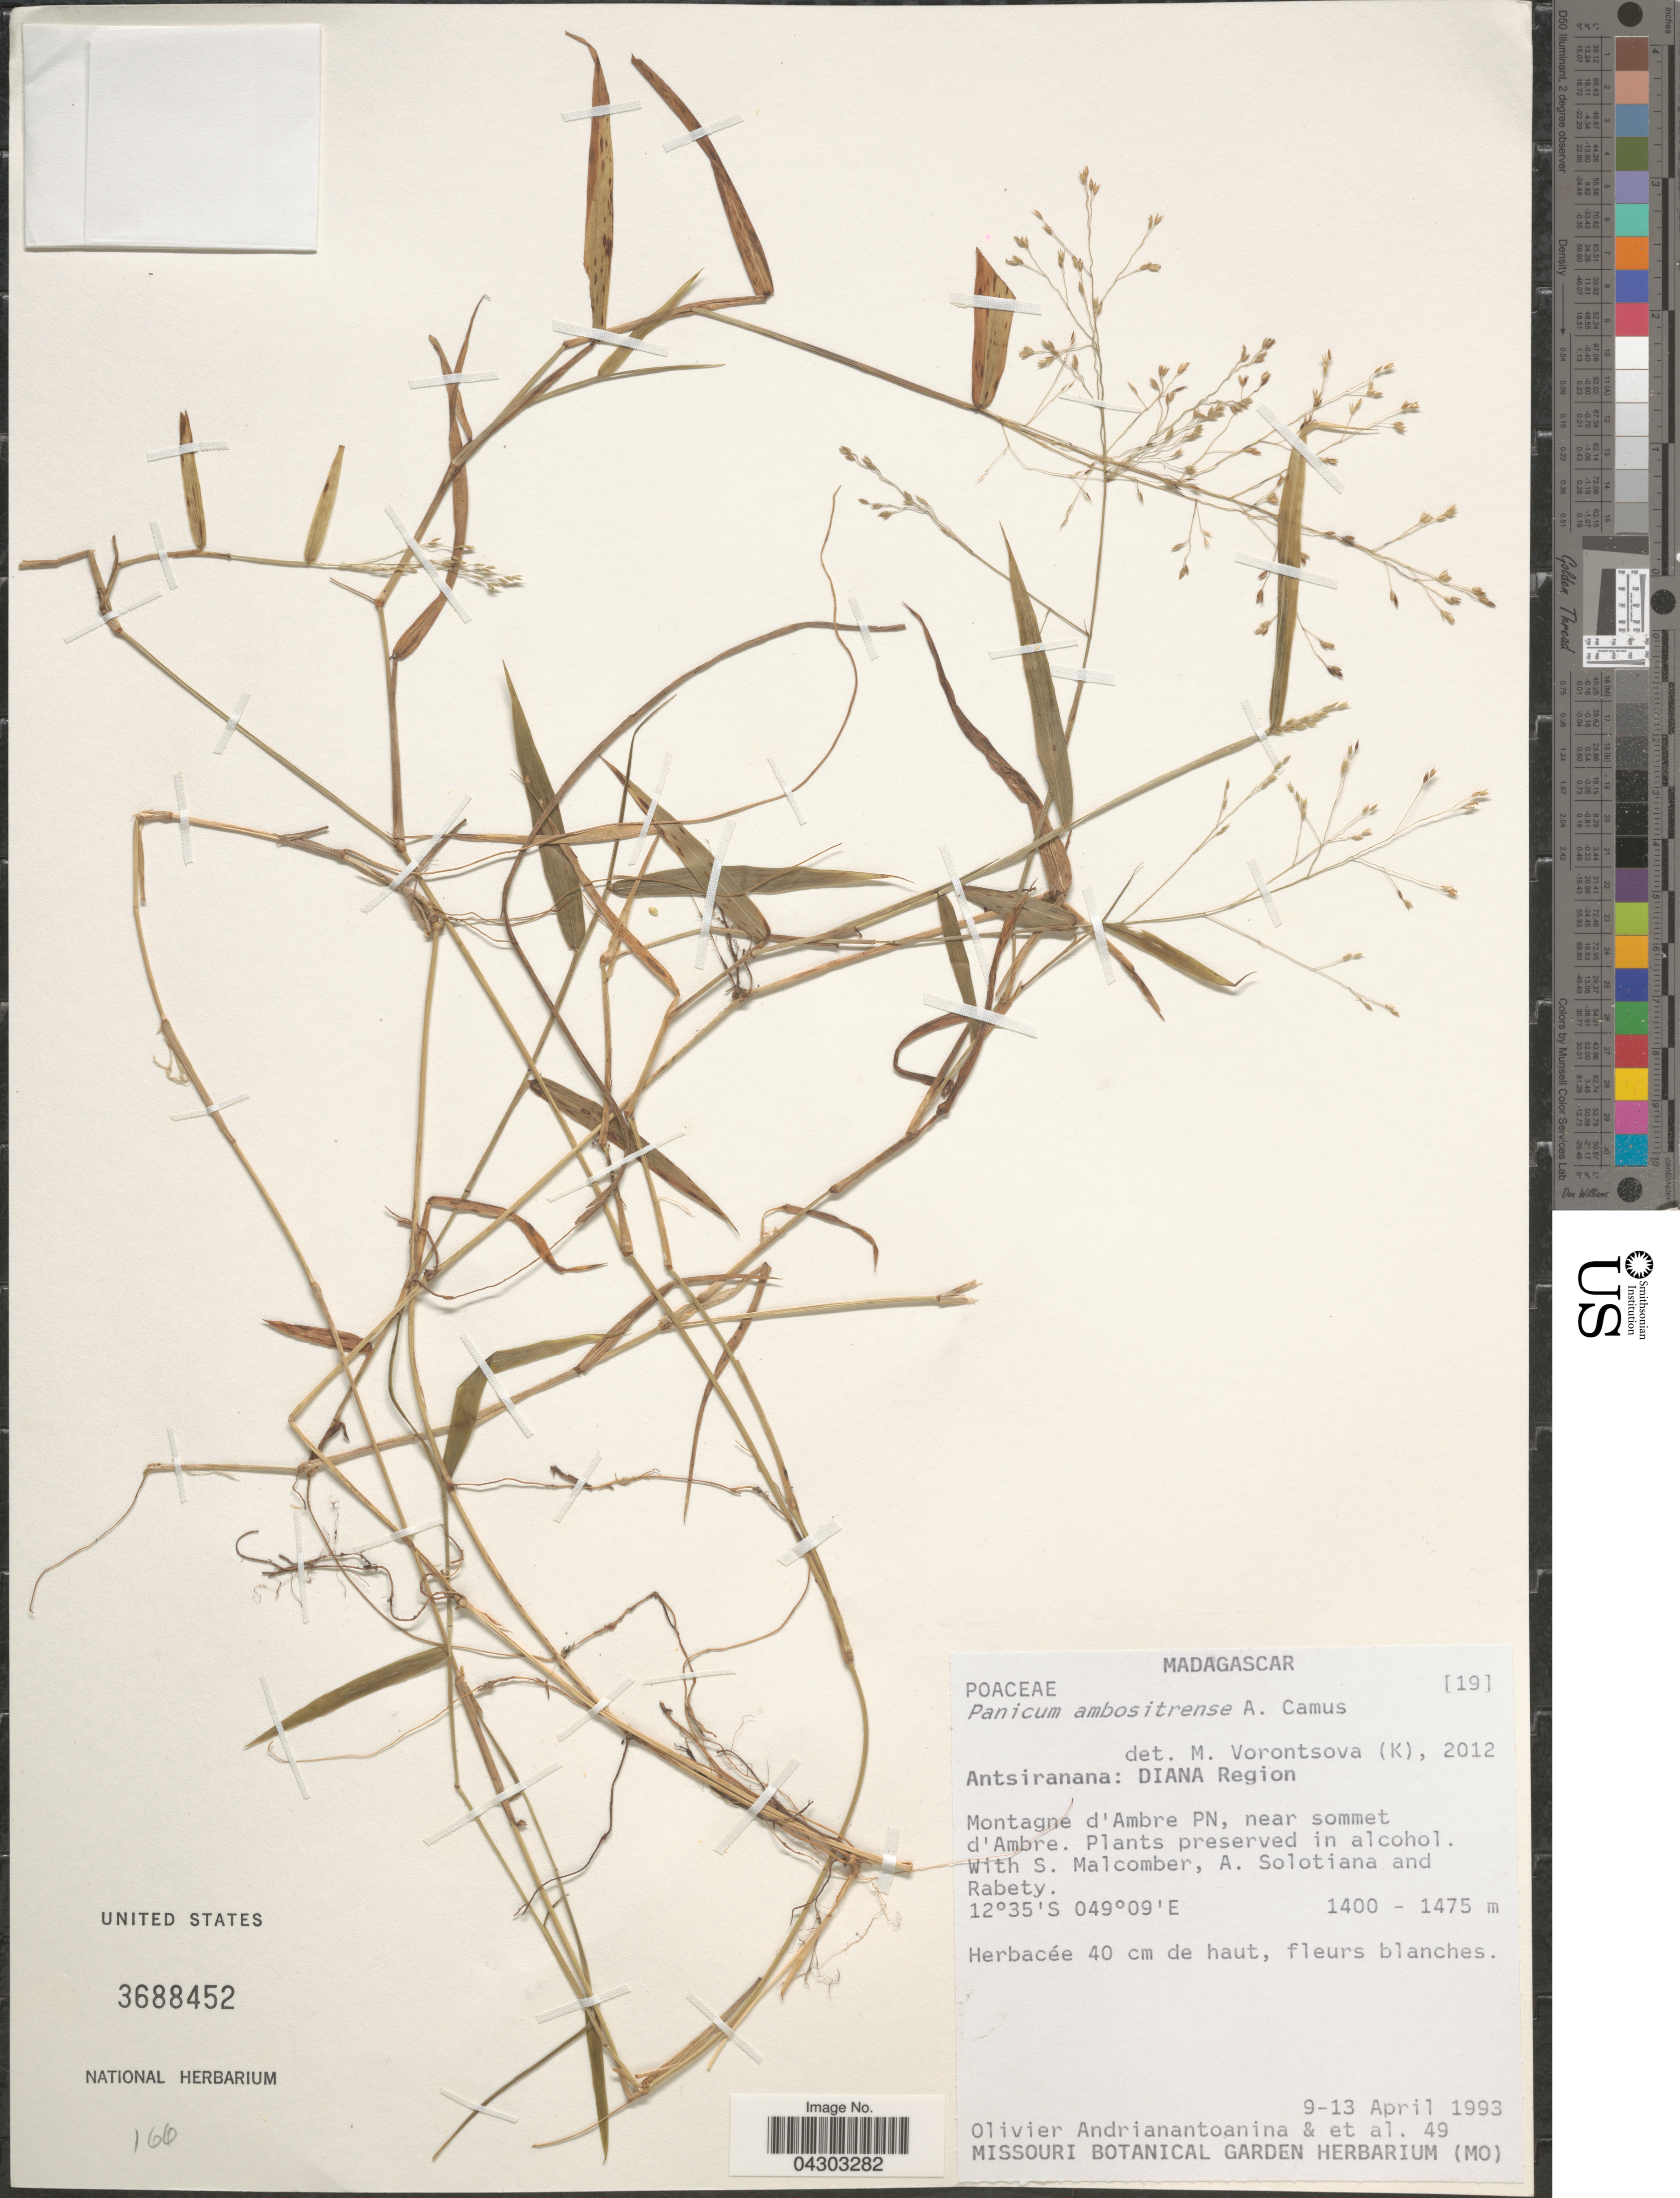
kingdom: Plantae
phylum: Tracheophyta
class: Liliopsida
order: Poales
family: Poaceae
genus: Panicum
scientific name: Panicum ambositrense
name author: A. Camus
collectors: O. Andrianantoanina, S. T. Malcomber, A. Solotiana & Rabety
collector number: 49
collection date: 1993-04-09/1993-04-13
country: Madagascar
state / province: Diana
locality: Diana Region. Montagne d'Ambre PN, near sommet d'Ambre.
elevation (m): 1400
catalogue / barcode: US 3688452